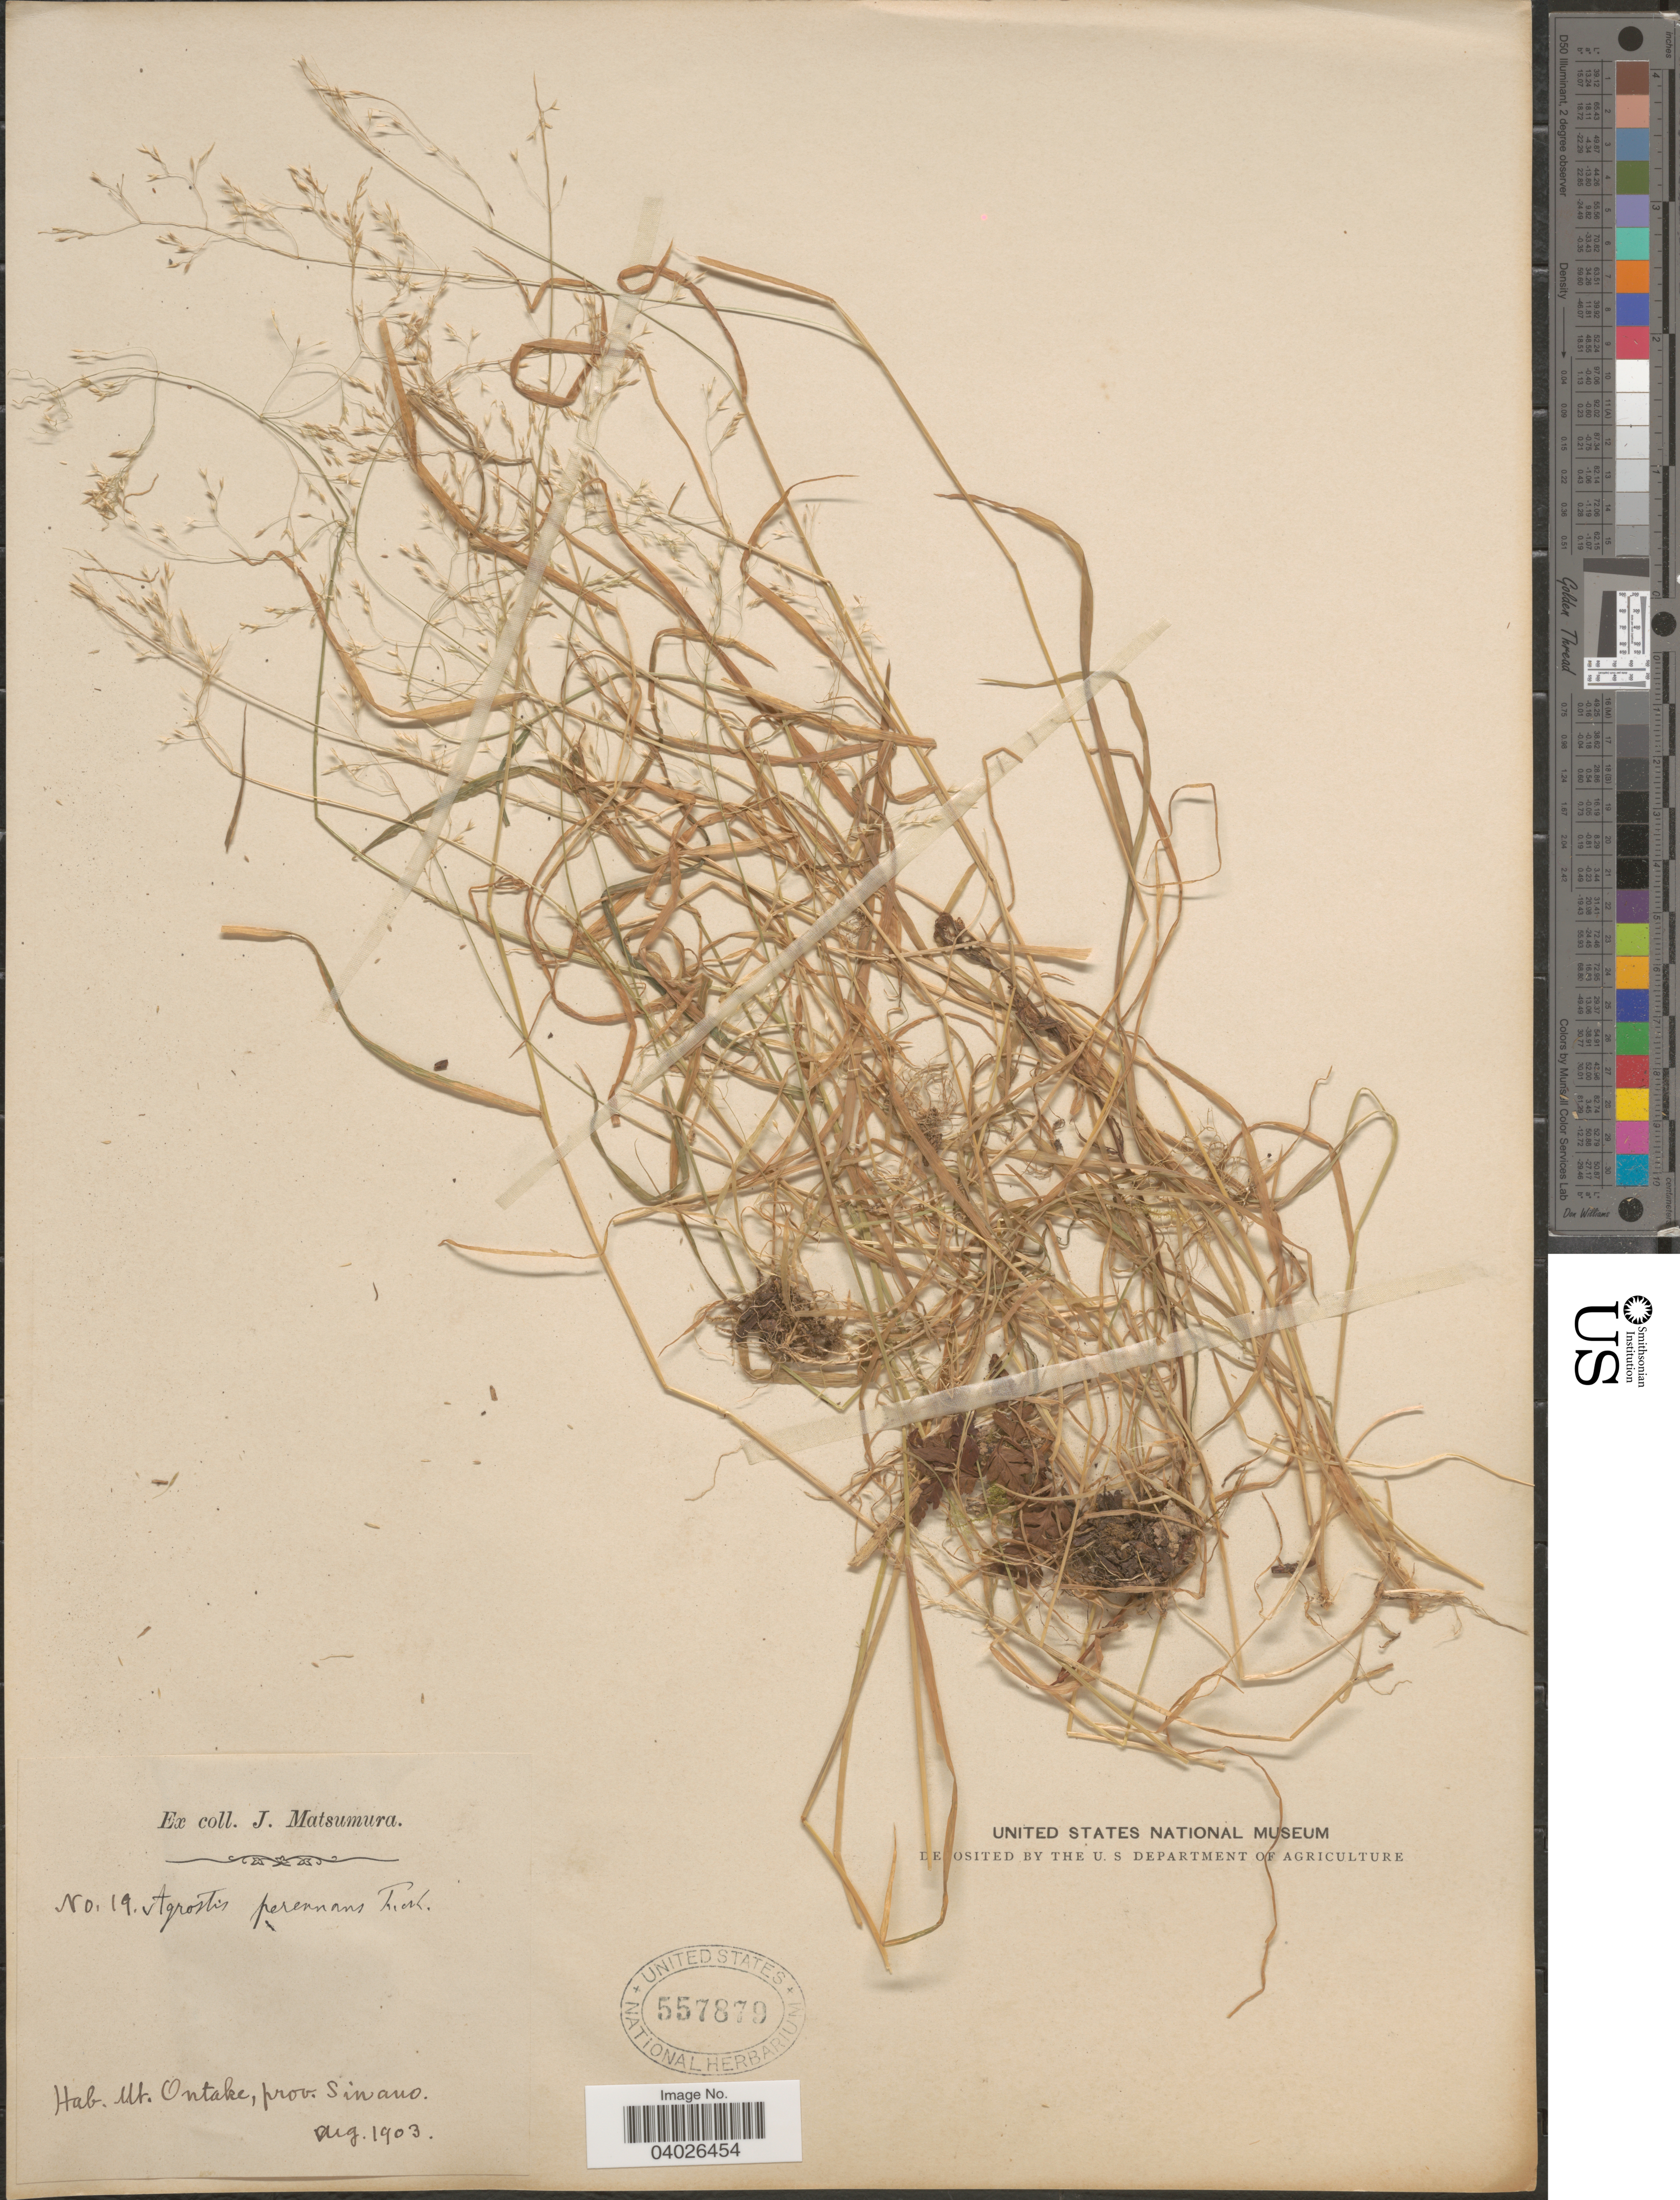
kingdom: Plantae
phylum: Tracheophyta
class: Liliopsida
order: Poales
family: Poaceae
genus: Agrostis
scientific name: Agrostis perennans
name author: (Walter) Tuck.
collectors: J. Matsumura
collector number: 19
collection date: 1903-08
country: Japan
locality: Mt. Ontake, prov. Sinano.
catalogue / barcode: US 557879